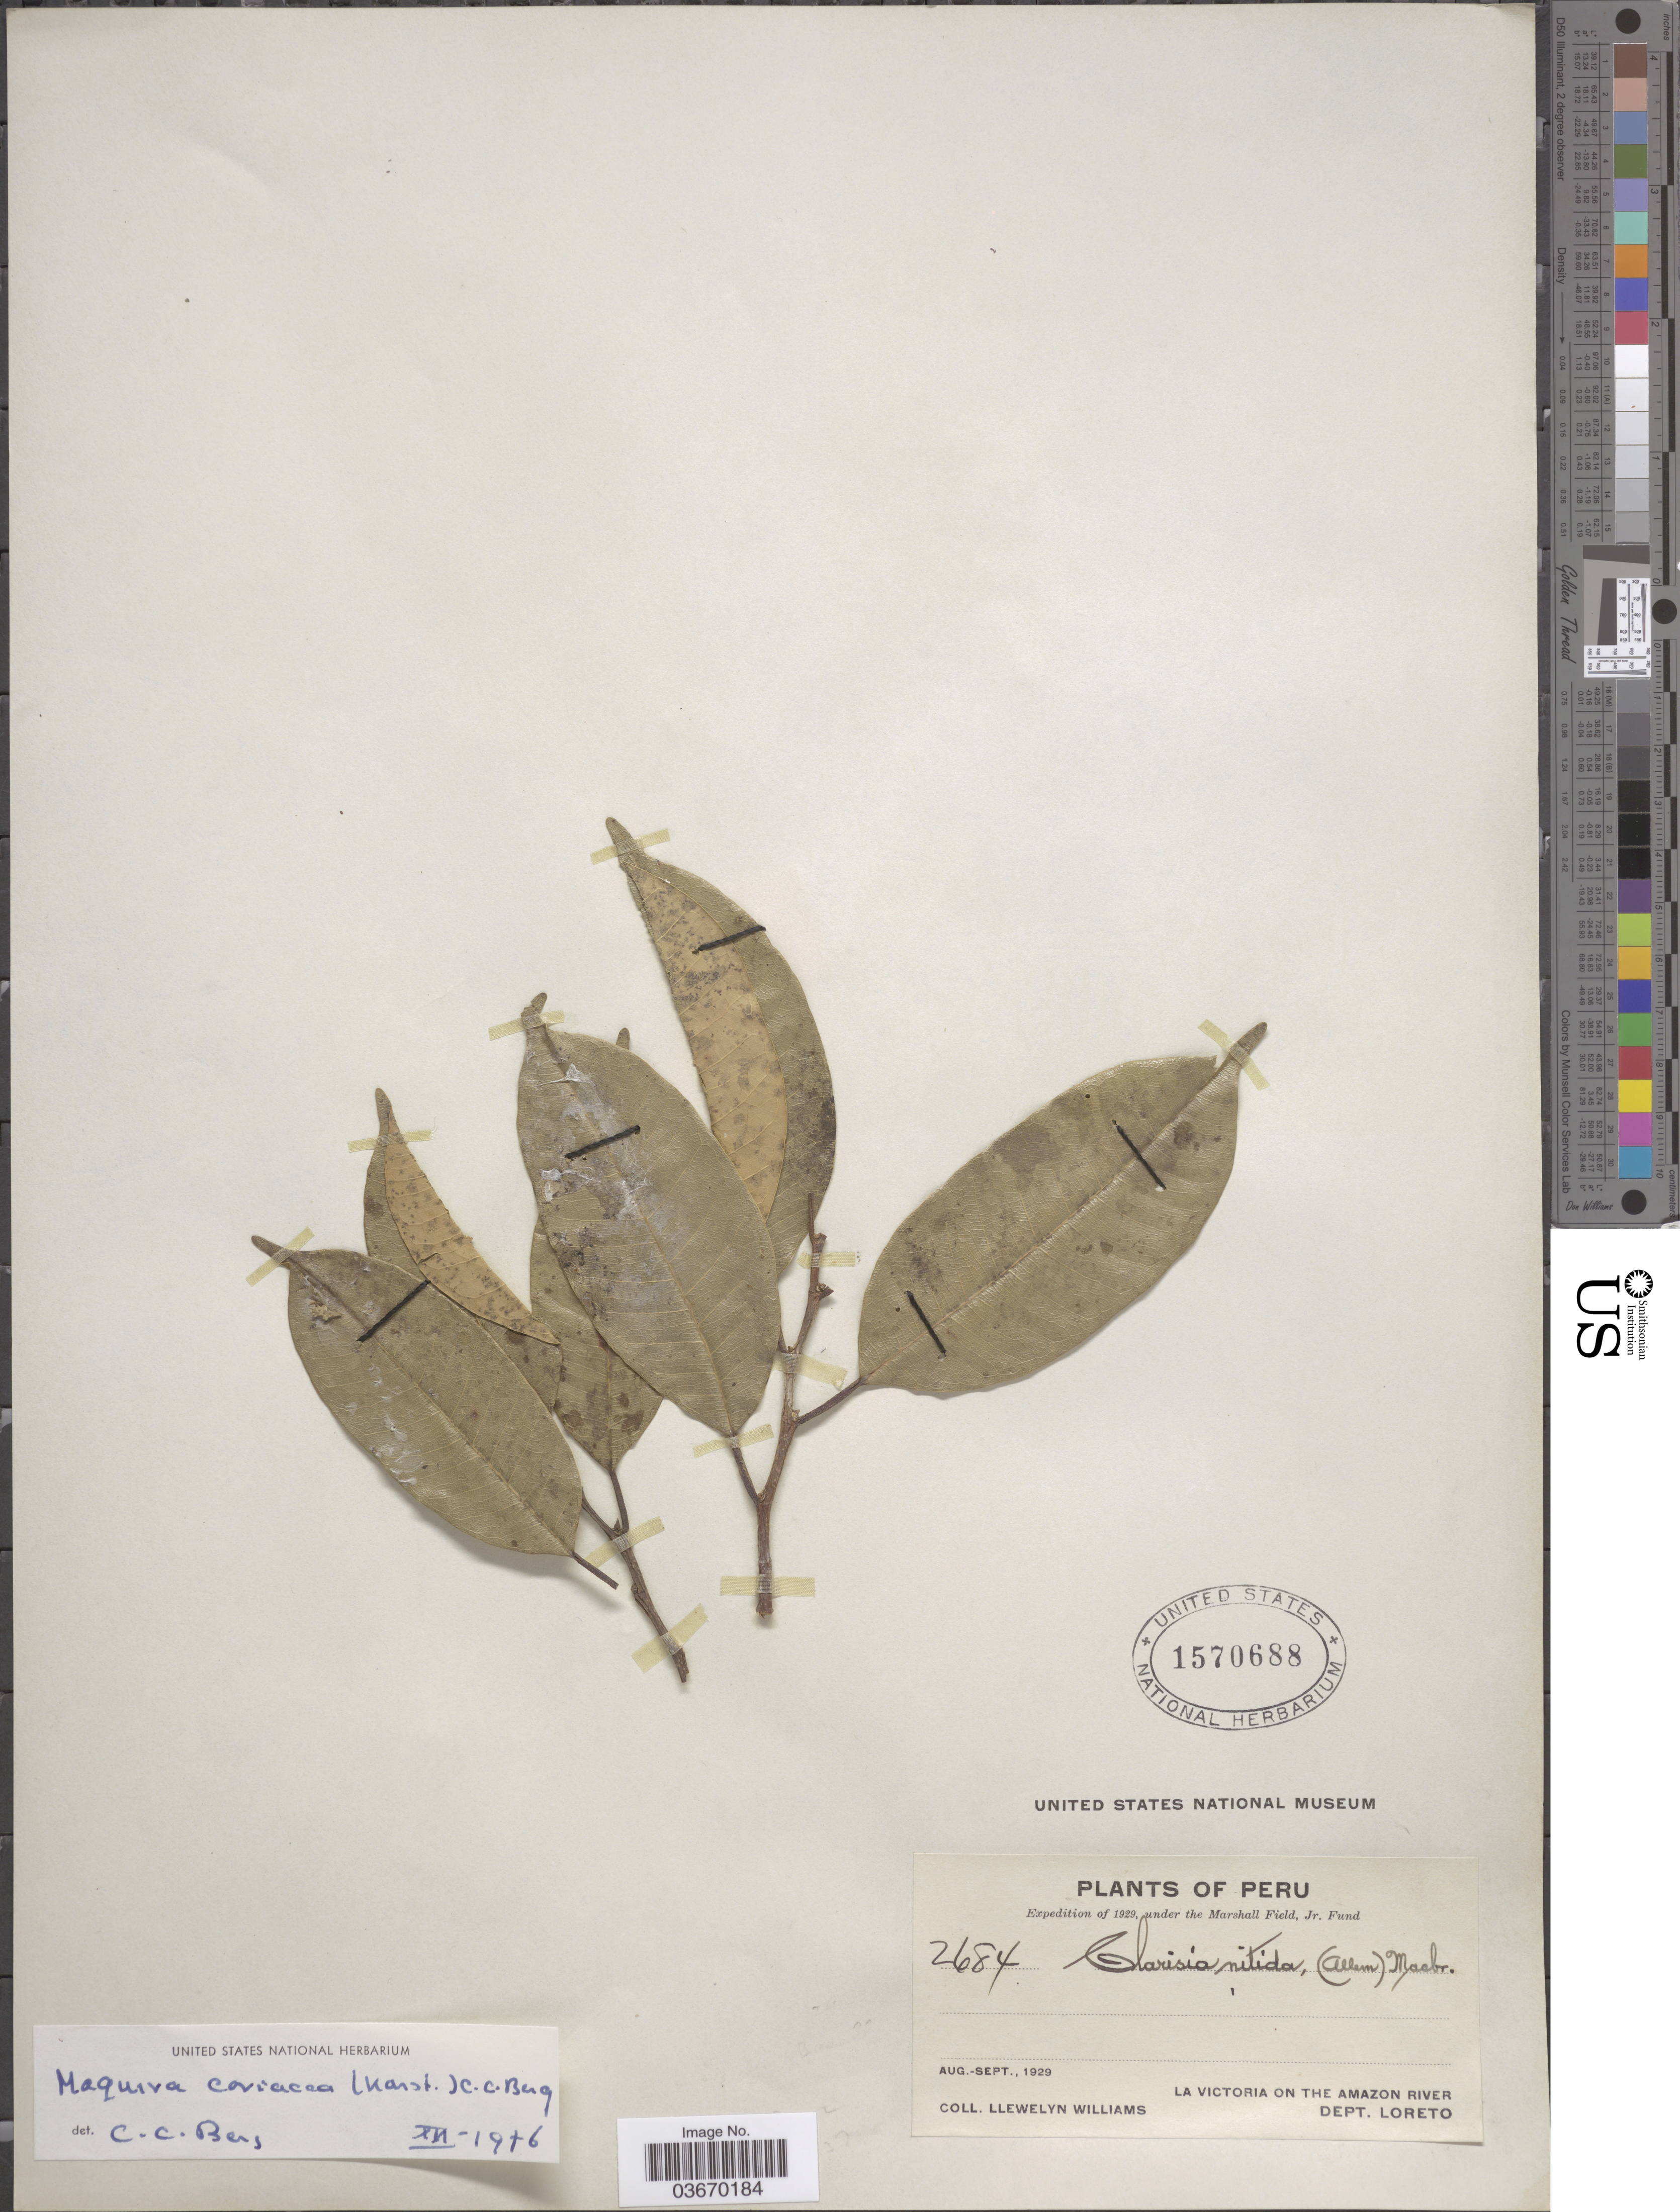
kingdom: Plantae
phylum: Tracheophyta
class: Magnoliopsida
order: Rosales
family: Moraceae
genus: Maquira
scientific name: Maquira coriacea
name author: (H. Karst.) C.C. Berg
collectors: Ll. Williams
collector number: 2684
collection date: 1929-08/1929-09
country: Peru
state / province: Loreto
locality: La Victoria on the Amazon River. Dept. Loreto.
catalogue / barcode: US 1570688